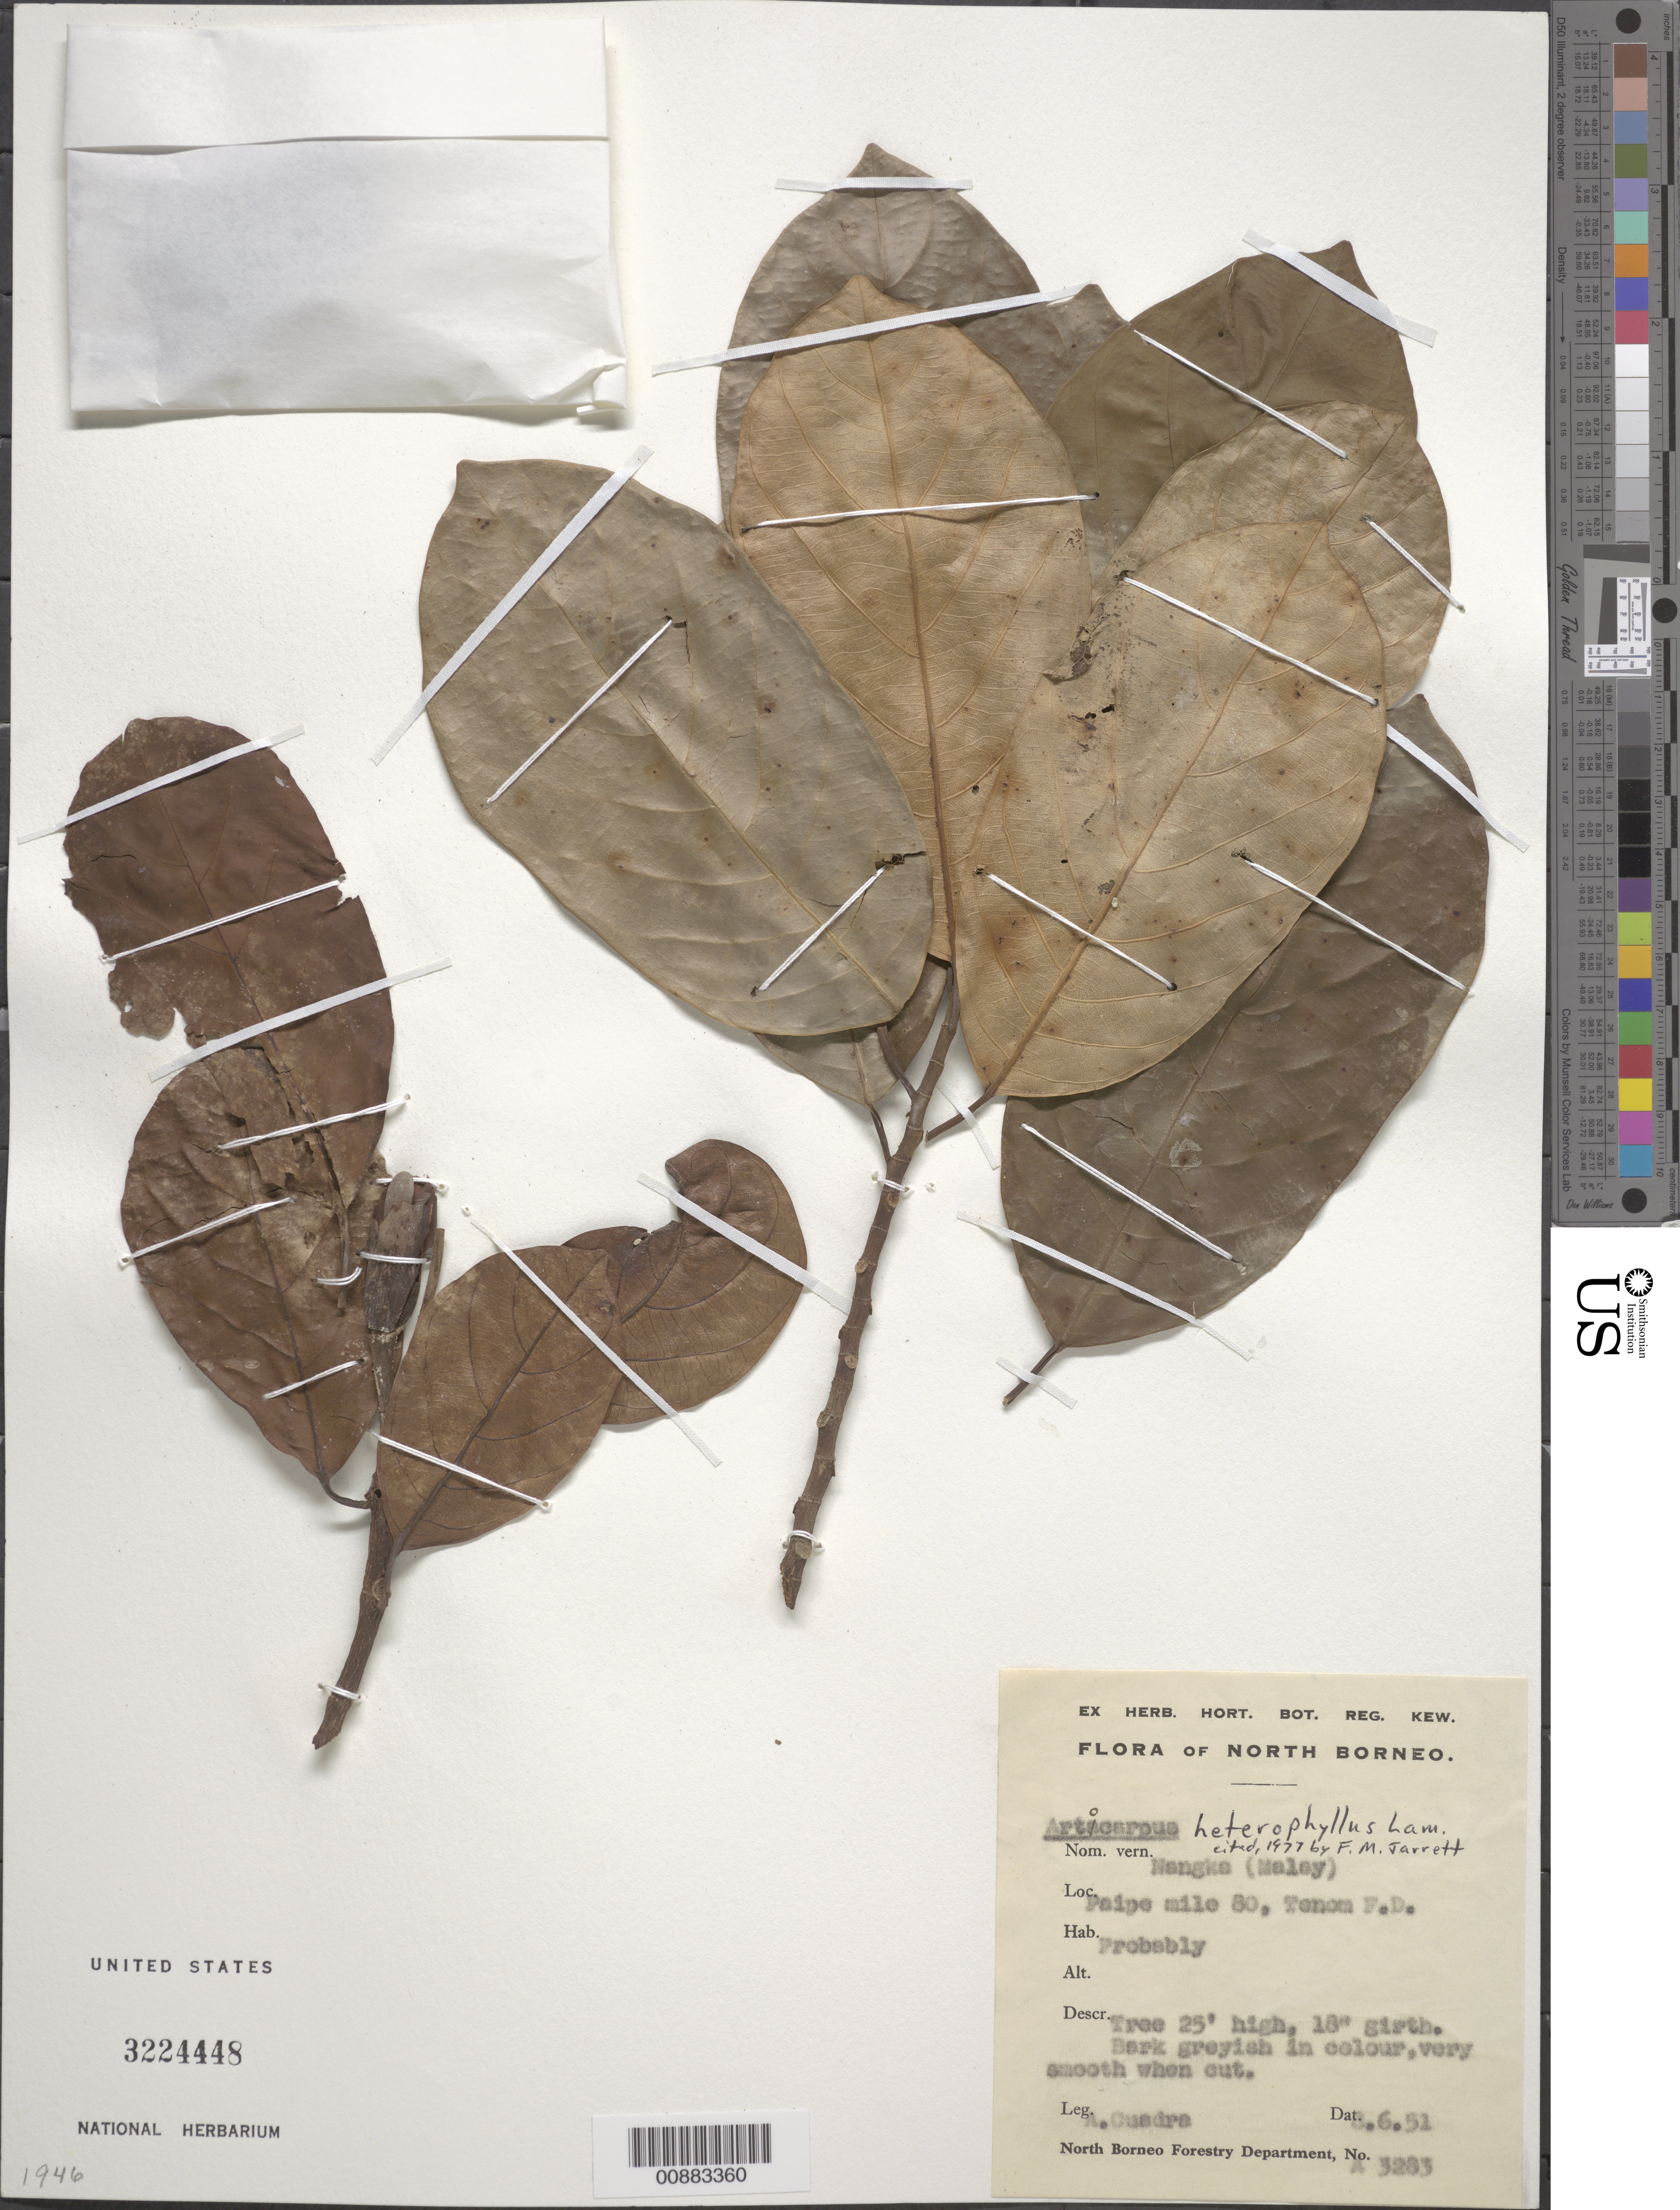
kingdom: Plantae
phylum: Tracheophyta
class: Magnoliopsida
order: Rosales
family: Moraceae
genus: Artocarpus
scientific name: Artocarpus heterophyllus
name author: Lam.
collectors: A. Cuadra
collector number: A 3283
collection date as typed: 08 Jun 1951 or 06 Aug 1951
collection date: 1951-06-08 or 1951-08-06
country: Indonesia / Malaysia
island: Borneo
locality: Paipe mile 80, Tenom F.D.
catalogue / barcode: US 3224448